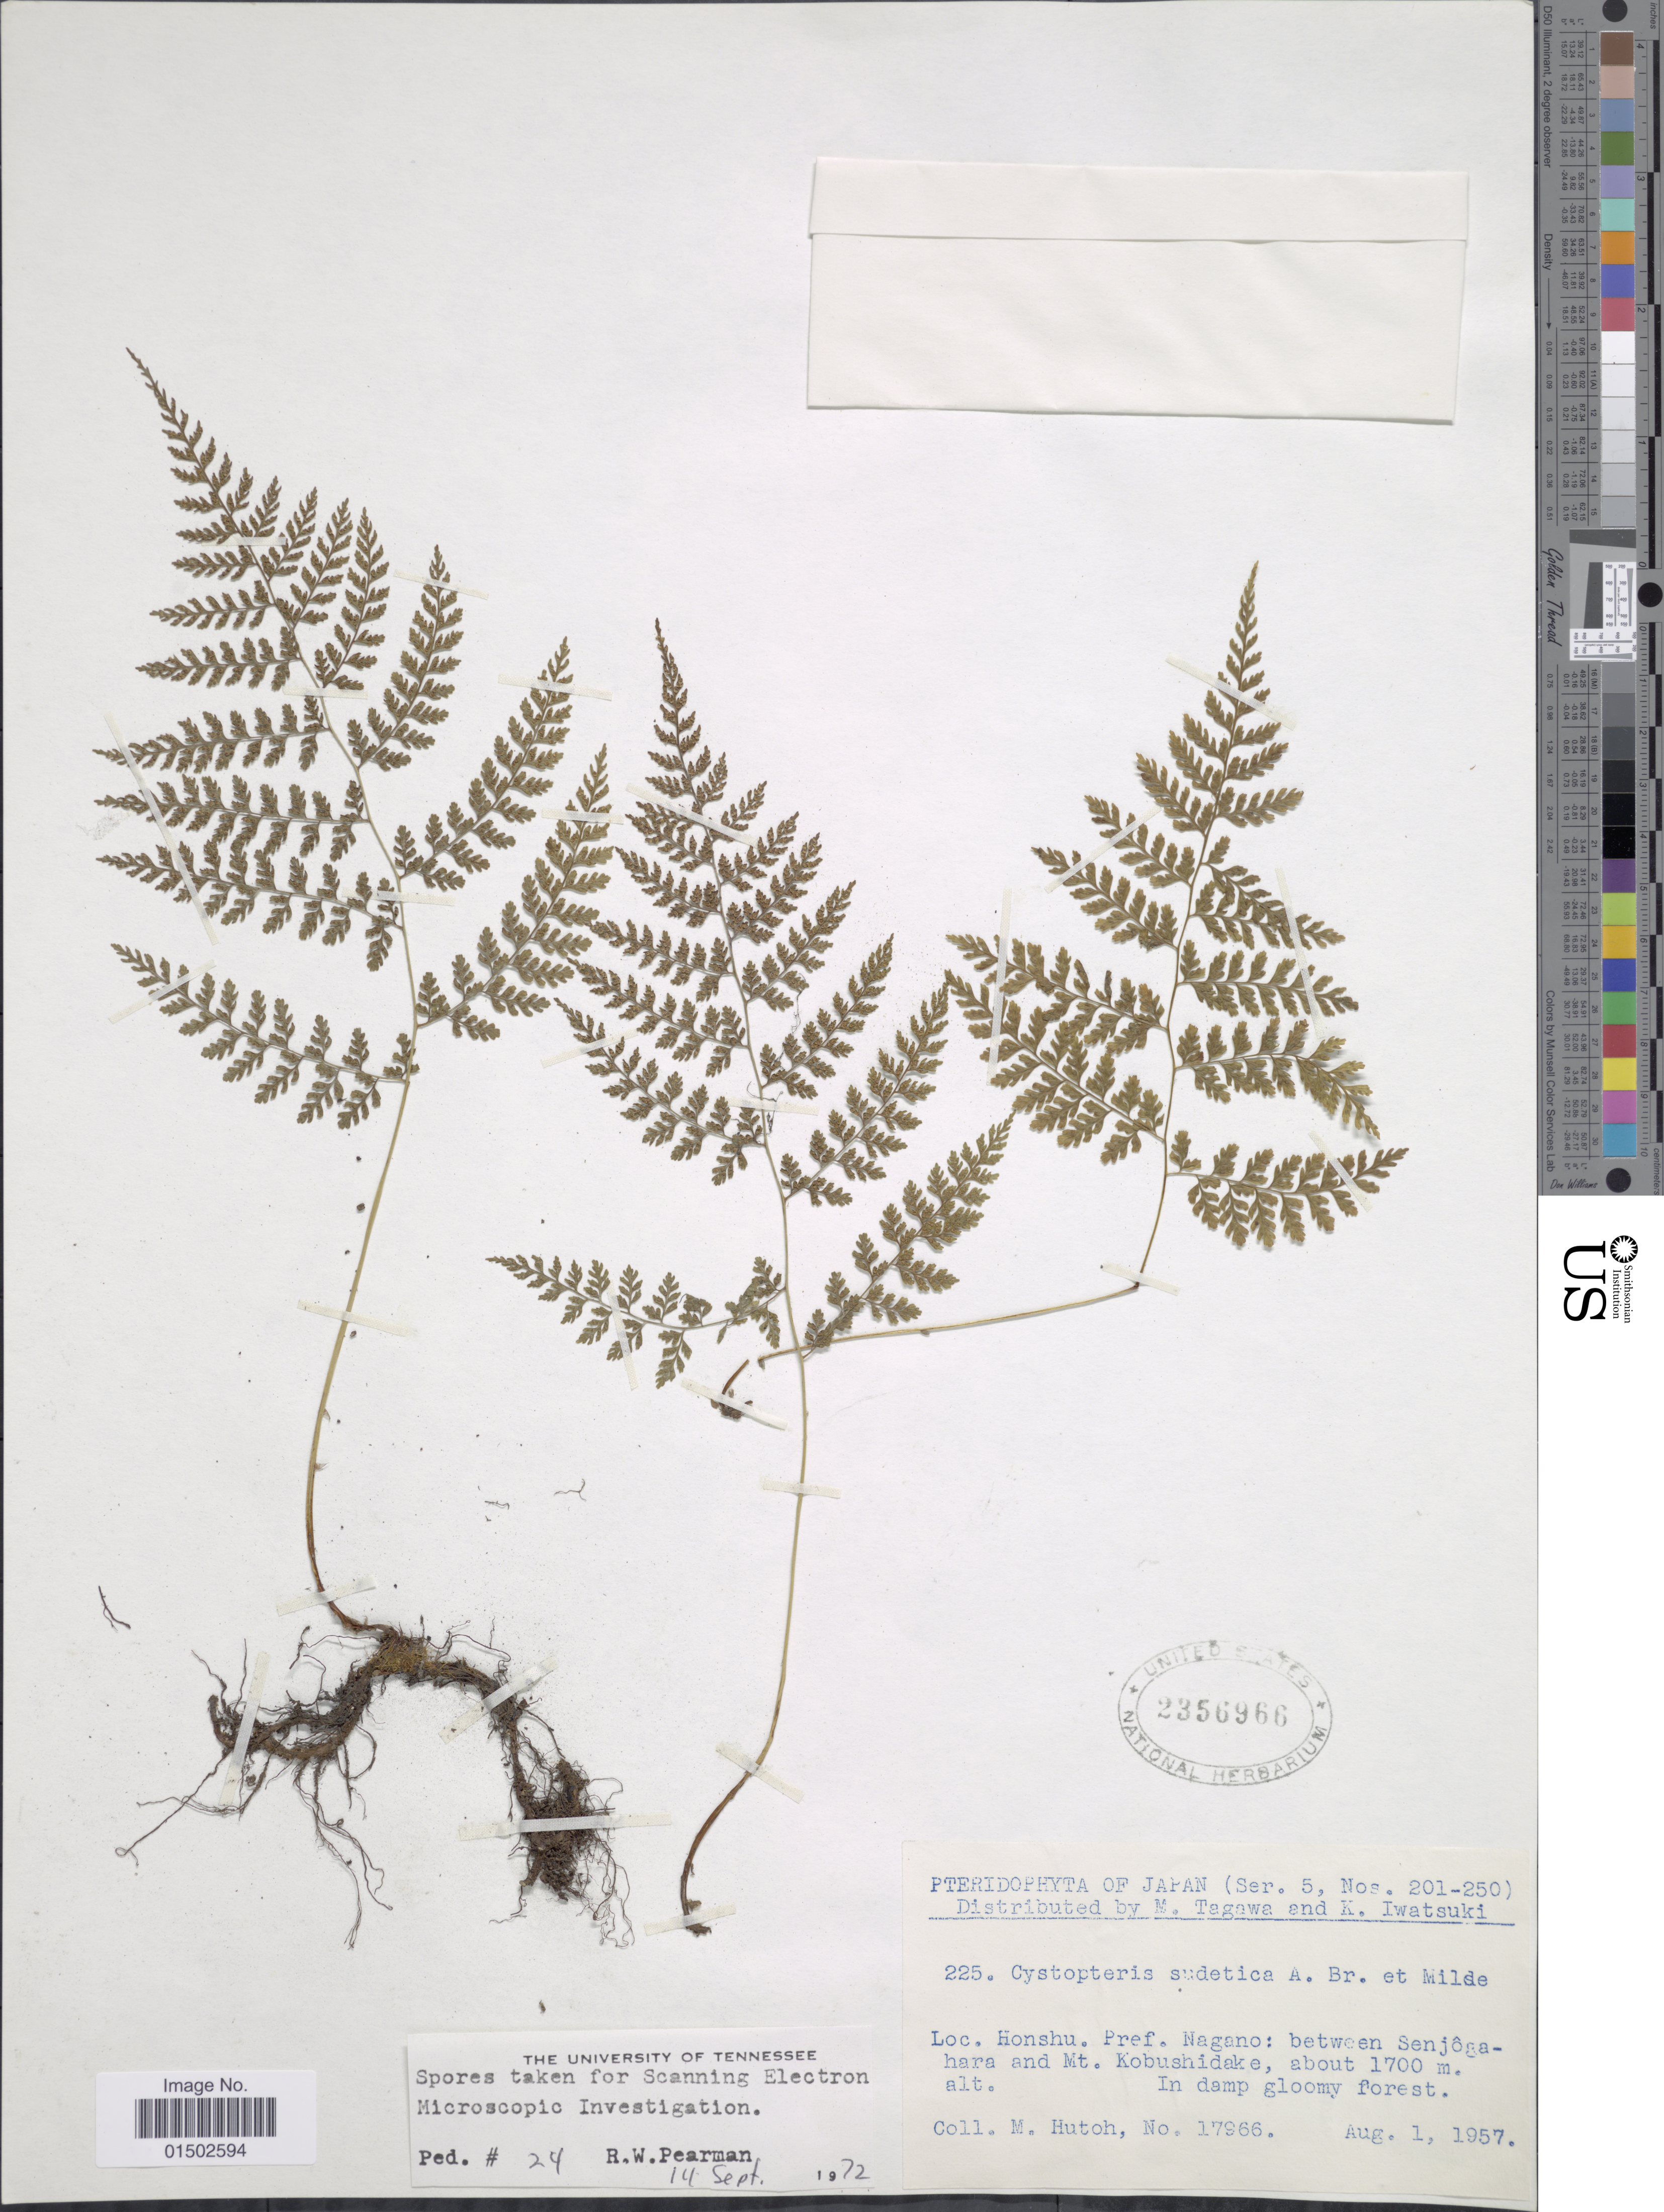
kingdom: Plantae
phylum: Tracheophyta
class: Polypodiopsida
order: Polypodiales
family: Cystopteridaceae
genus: Cystopteris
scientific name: Cystopteris sudetica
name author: A. Braun & Milde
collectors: M. Hutoh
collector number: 17966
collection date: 1957-08-01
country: Japan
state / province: Nagano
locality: Honshu. Pref. Nagano: between Senjogahara and Mt. Kobushidake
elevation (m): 1700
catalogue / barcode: US 2356966